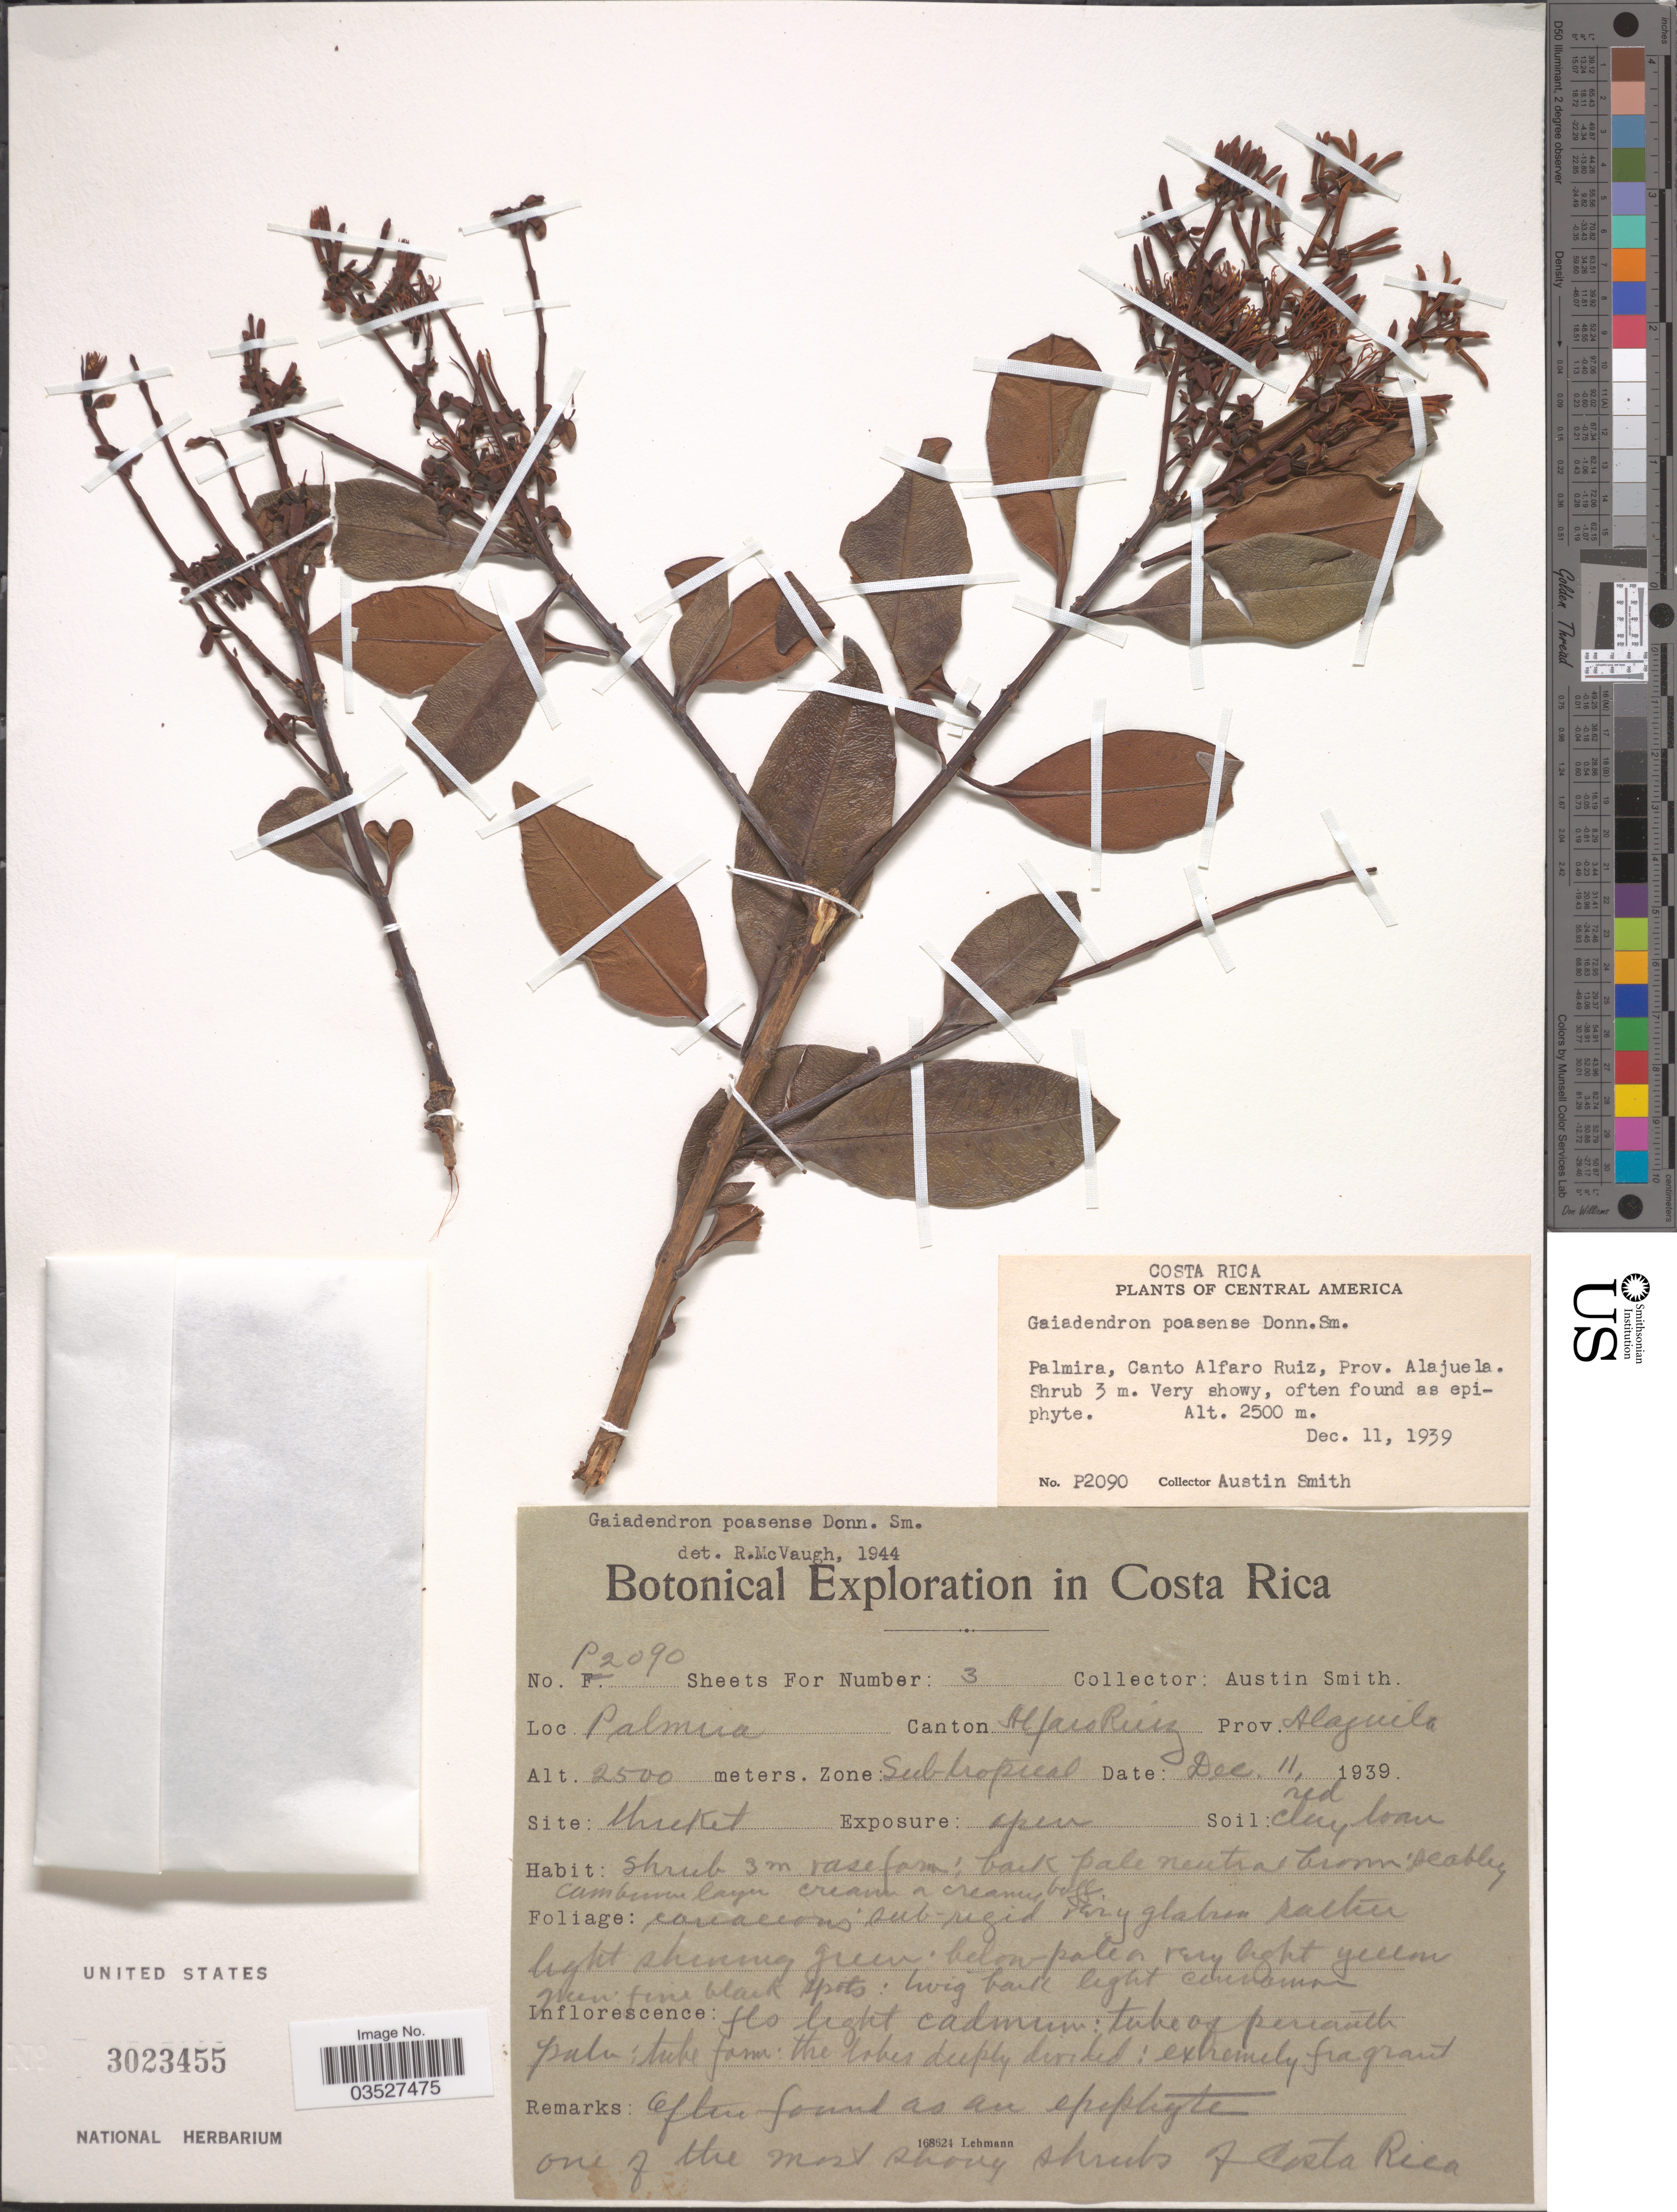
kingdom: Plantae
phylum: Tracheophyta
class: Magnoliopsida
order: Santalales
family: Loranthaceae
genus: Gaiadendron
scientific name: Gaiadendron punctatum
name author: (Ruiz & Pav.) G. Don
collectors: Aust P. Smith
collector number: P2090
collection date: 1939-12-11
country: Costa Rica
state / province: Alajuela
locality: Palmira, Canton Alfaro Ruiz. Zone: Sub-tropical.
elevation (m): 2500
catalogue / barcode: US 3023455